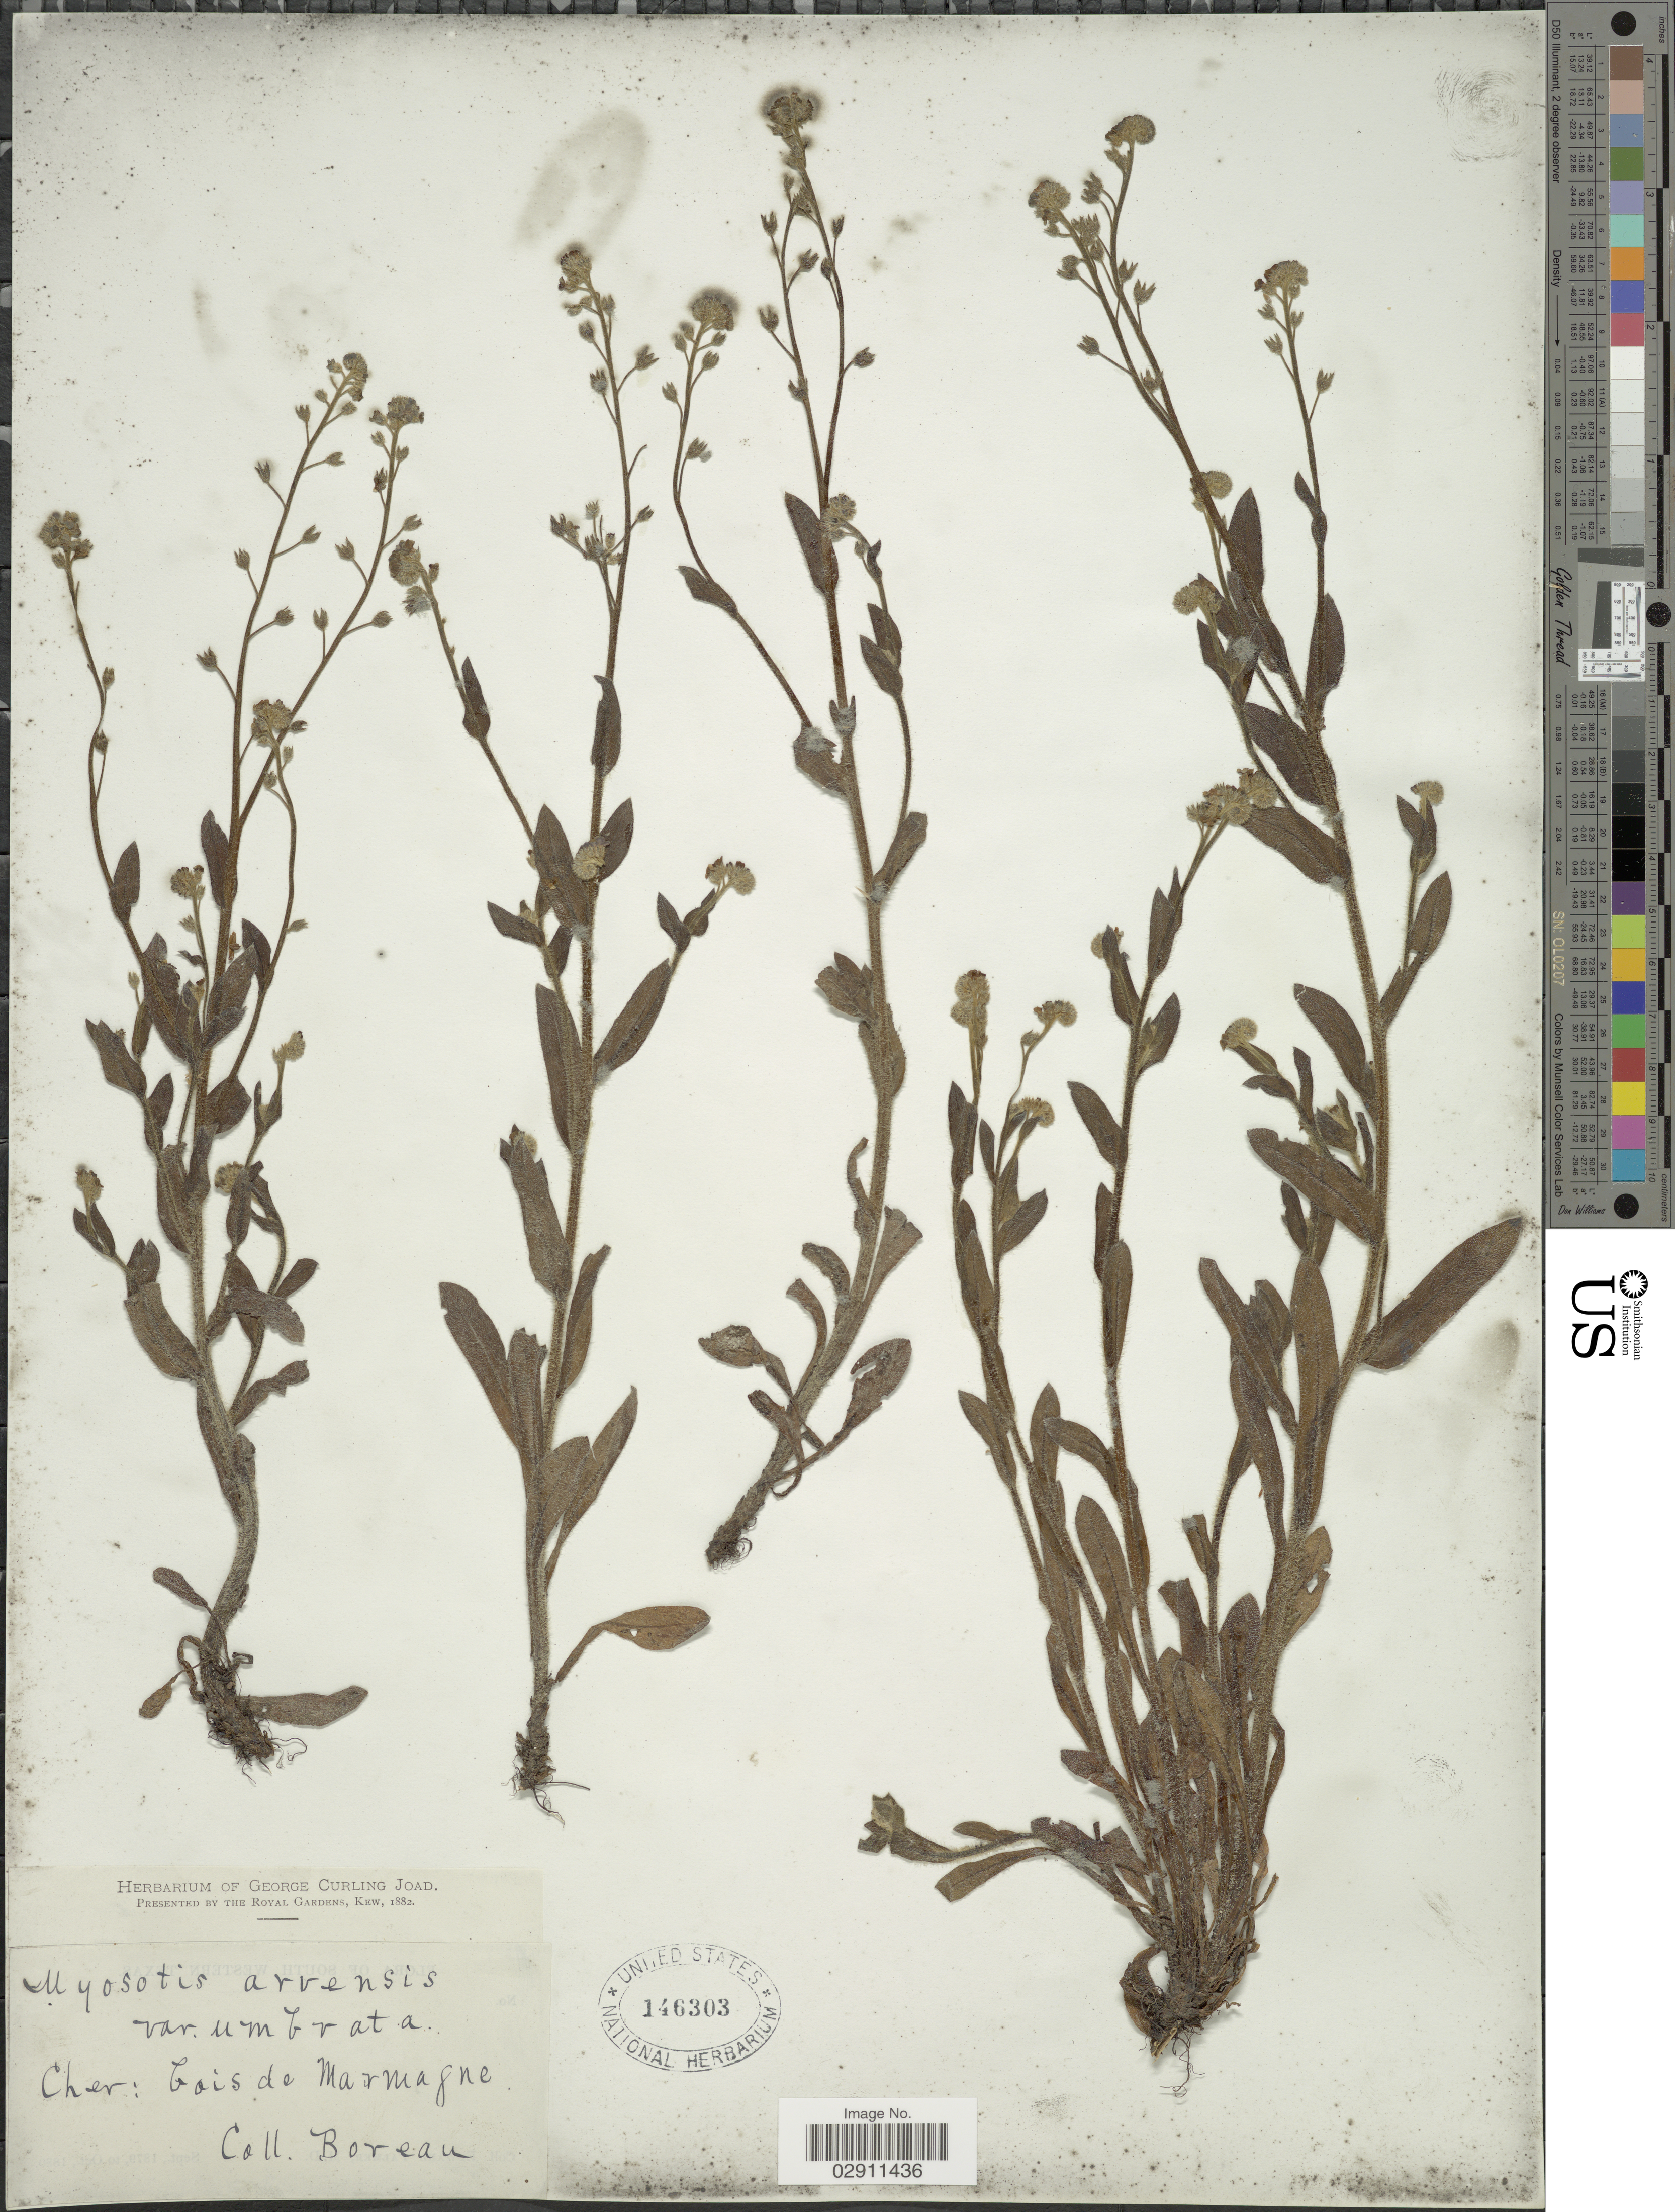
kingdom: Plantae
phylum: Tracheophyta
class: Magnoliopsida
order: Boraginales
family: Boraginaceae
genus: Myosotis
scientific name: Myosotis arvensis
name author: (L.) Hill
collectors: Boreau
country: France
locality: Cher: bois de Marmagne.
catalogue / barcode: US 146303